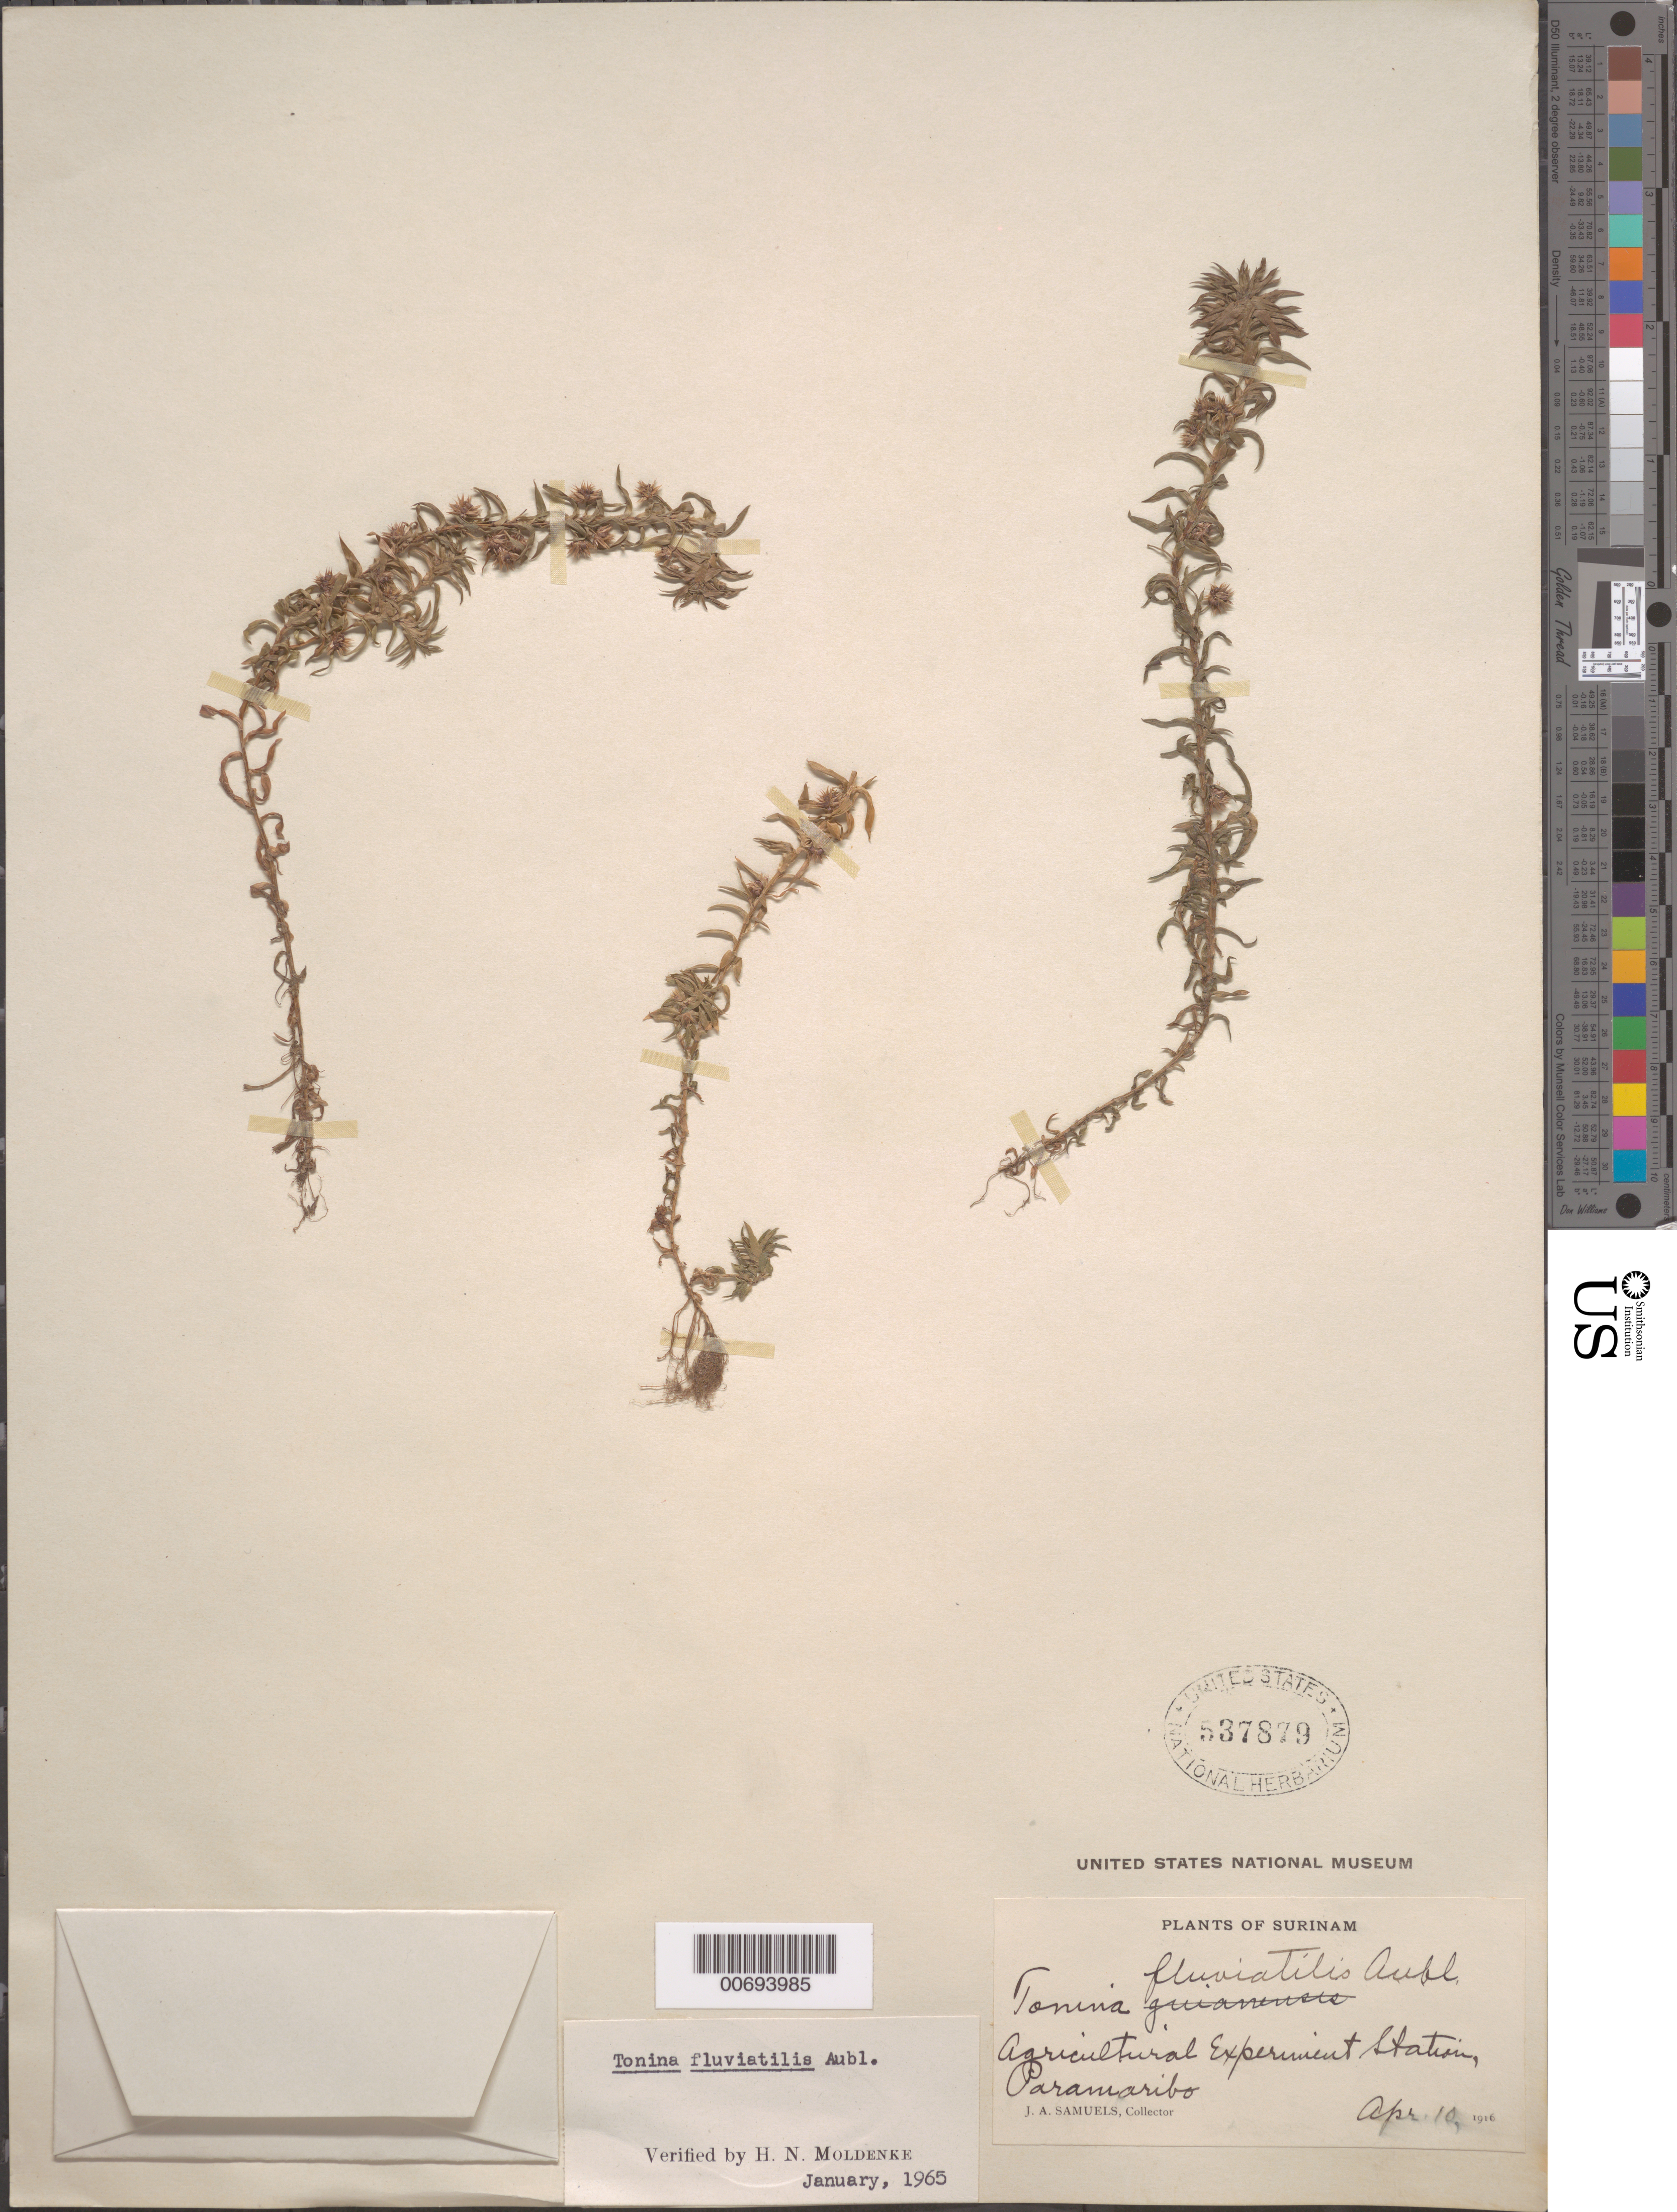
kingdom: Plantae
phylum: Tracheophyta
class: Liliopsida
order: Poales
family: Eriocaulaceae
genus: Tonina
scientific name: Tonina fluviatilis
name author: Aubl.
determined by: Moldenke, H. N.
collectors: J. A. Samuels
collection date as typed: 10-Apr-16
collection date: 1916-04-10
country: Suriname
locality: Paramaribo, Agricultural Experiment Station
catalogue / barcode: US 537879